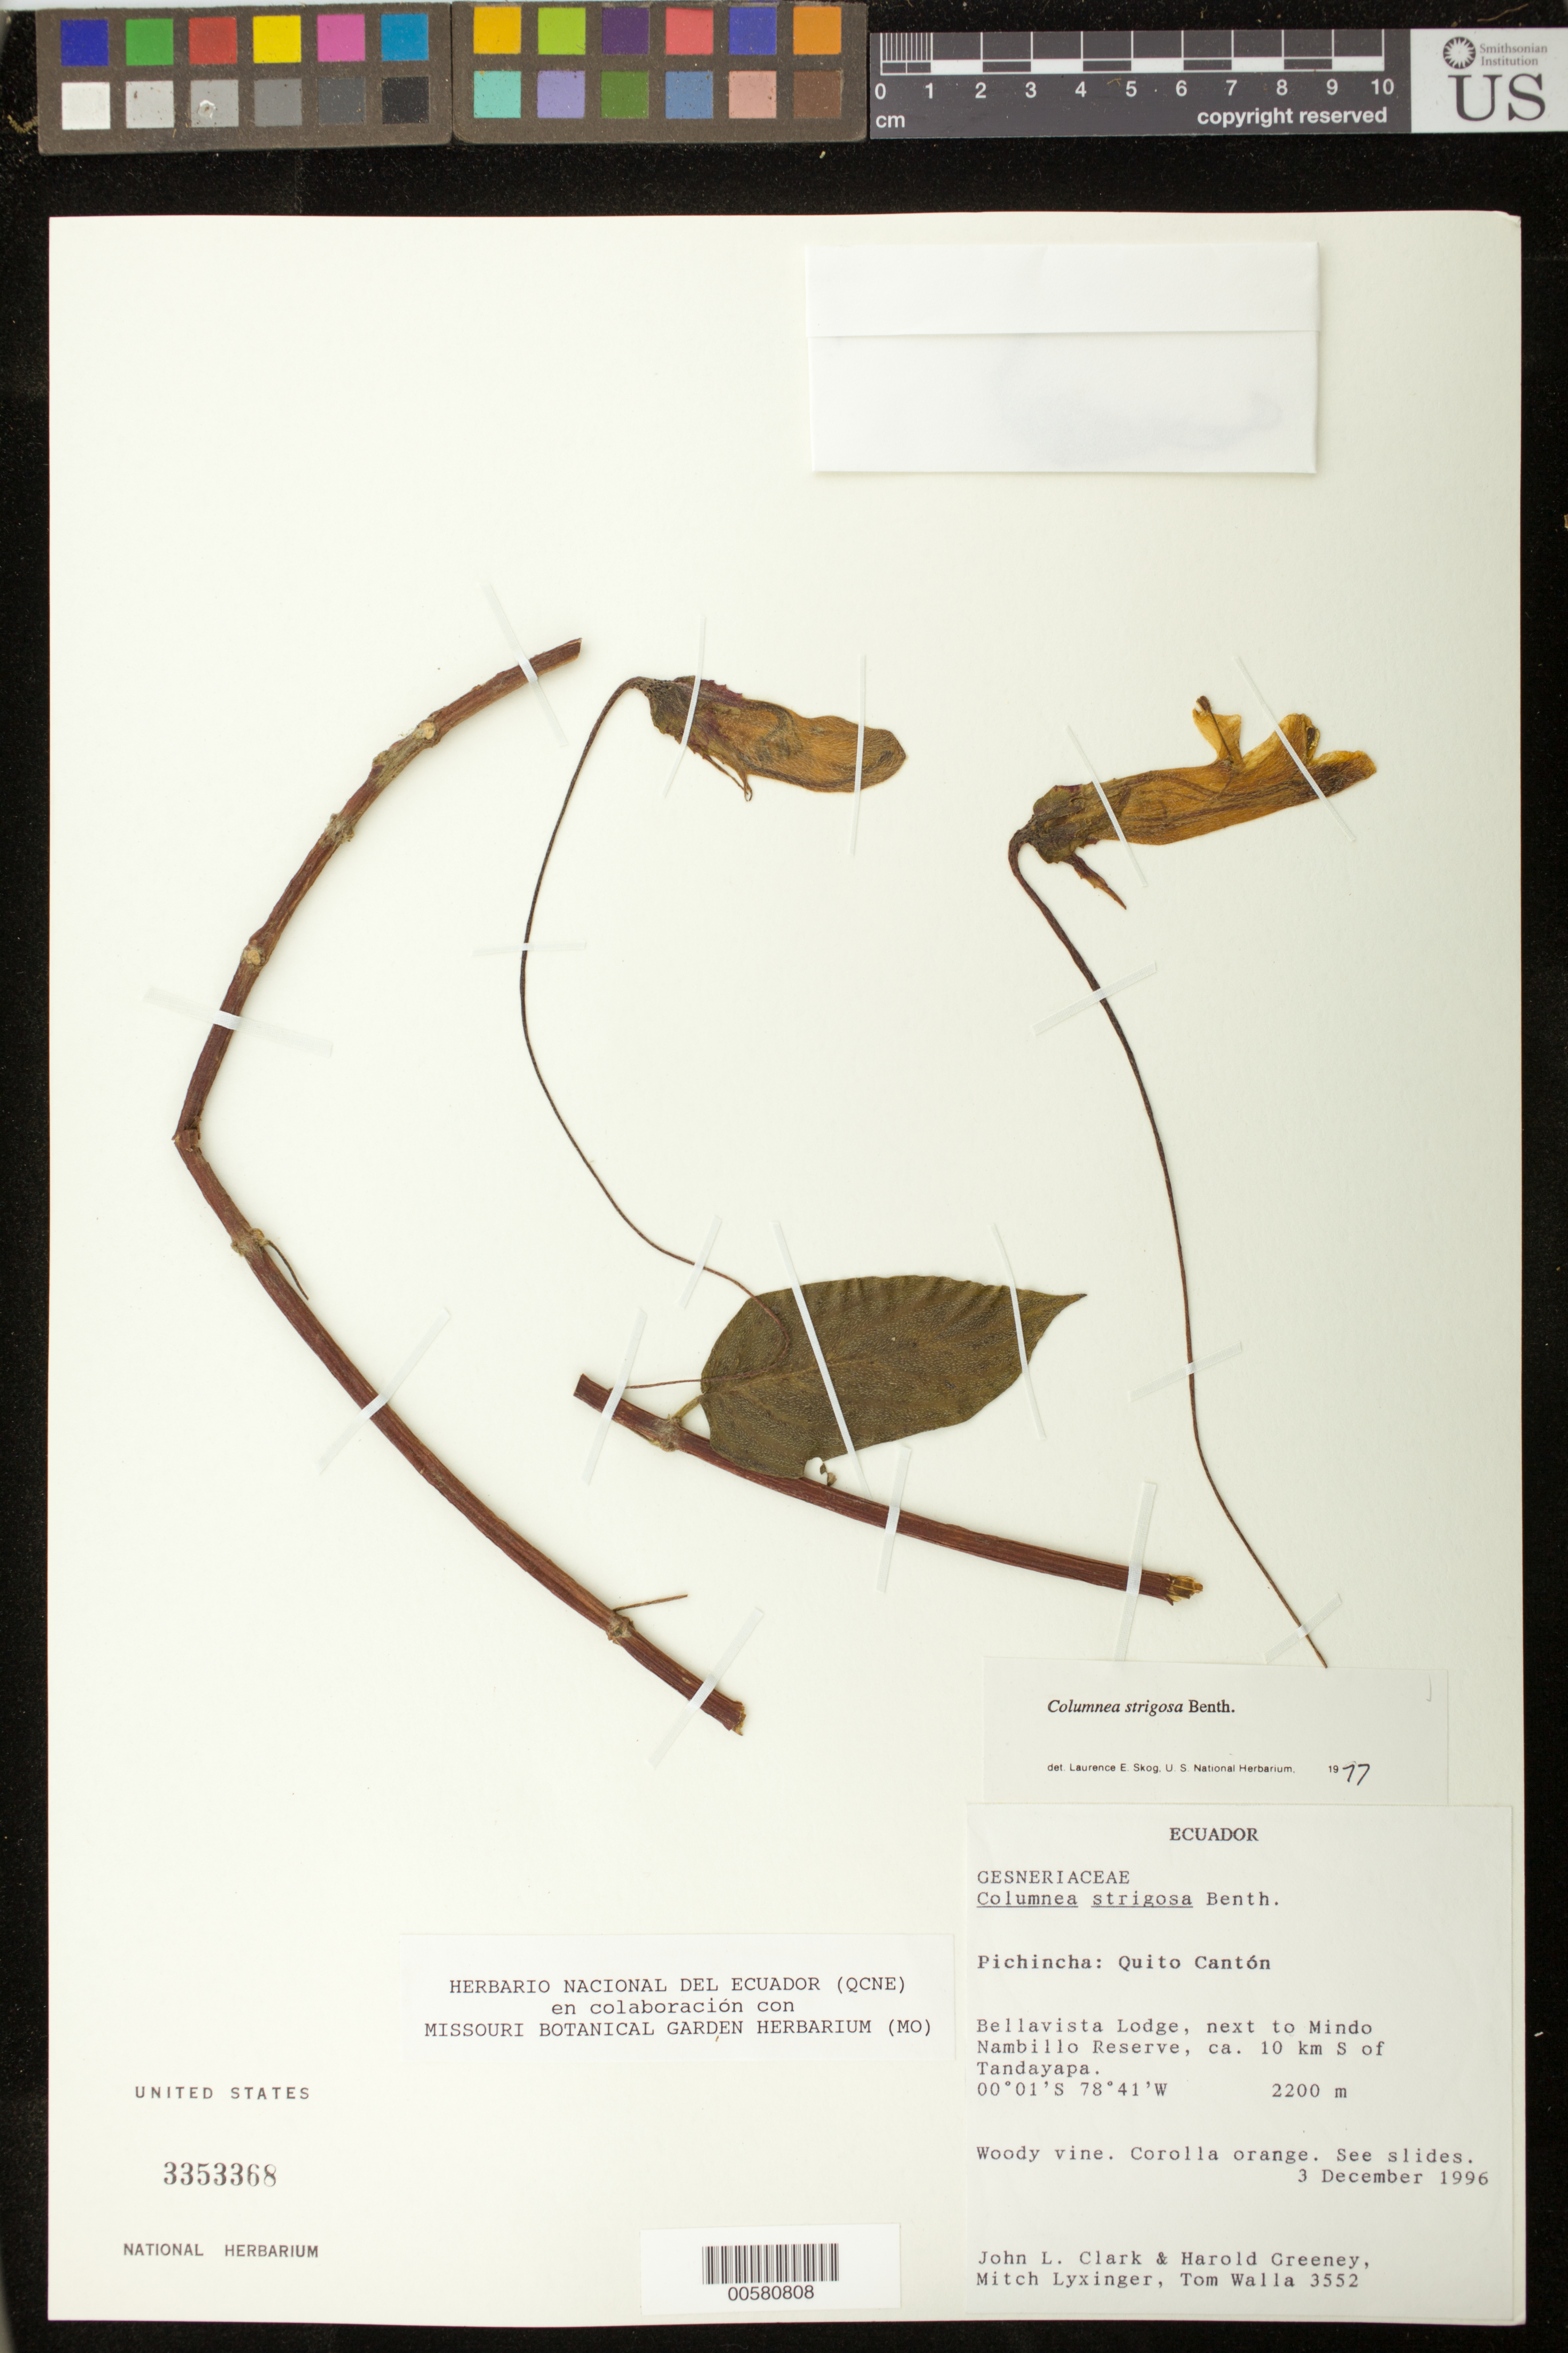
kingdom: Plantae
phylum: Tracheophyta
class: Magnoliopsida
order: Lamiales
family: Gesneriaceae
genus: Columnea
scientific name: Columnea strigosa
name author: Benth.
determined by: Skog, Laurence E.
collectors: J. L. Clark, H. Greeney, M. Lyxinger & T. Walla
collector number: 3552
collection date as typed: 03 Dec 1996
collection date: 1996-12-03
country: Ecuador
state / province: Pichincha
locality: Quito Cantón. Bellavista Lodge, next to Mindo Nambillo Reserve, ca. 10 km S of Tandayapa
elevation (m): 2200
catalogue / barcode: US 3353368